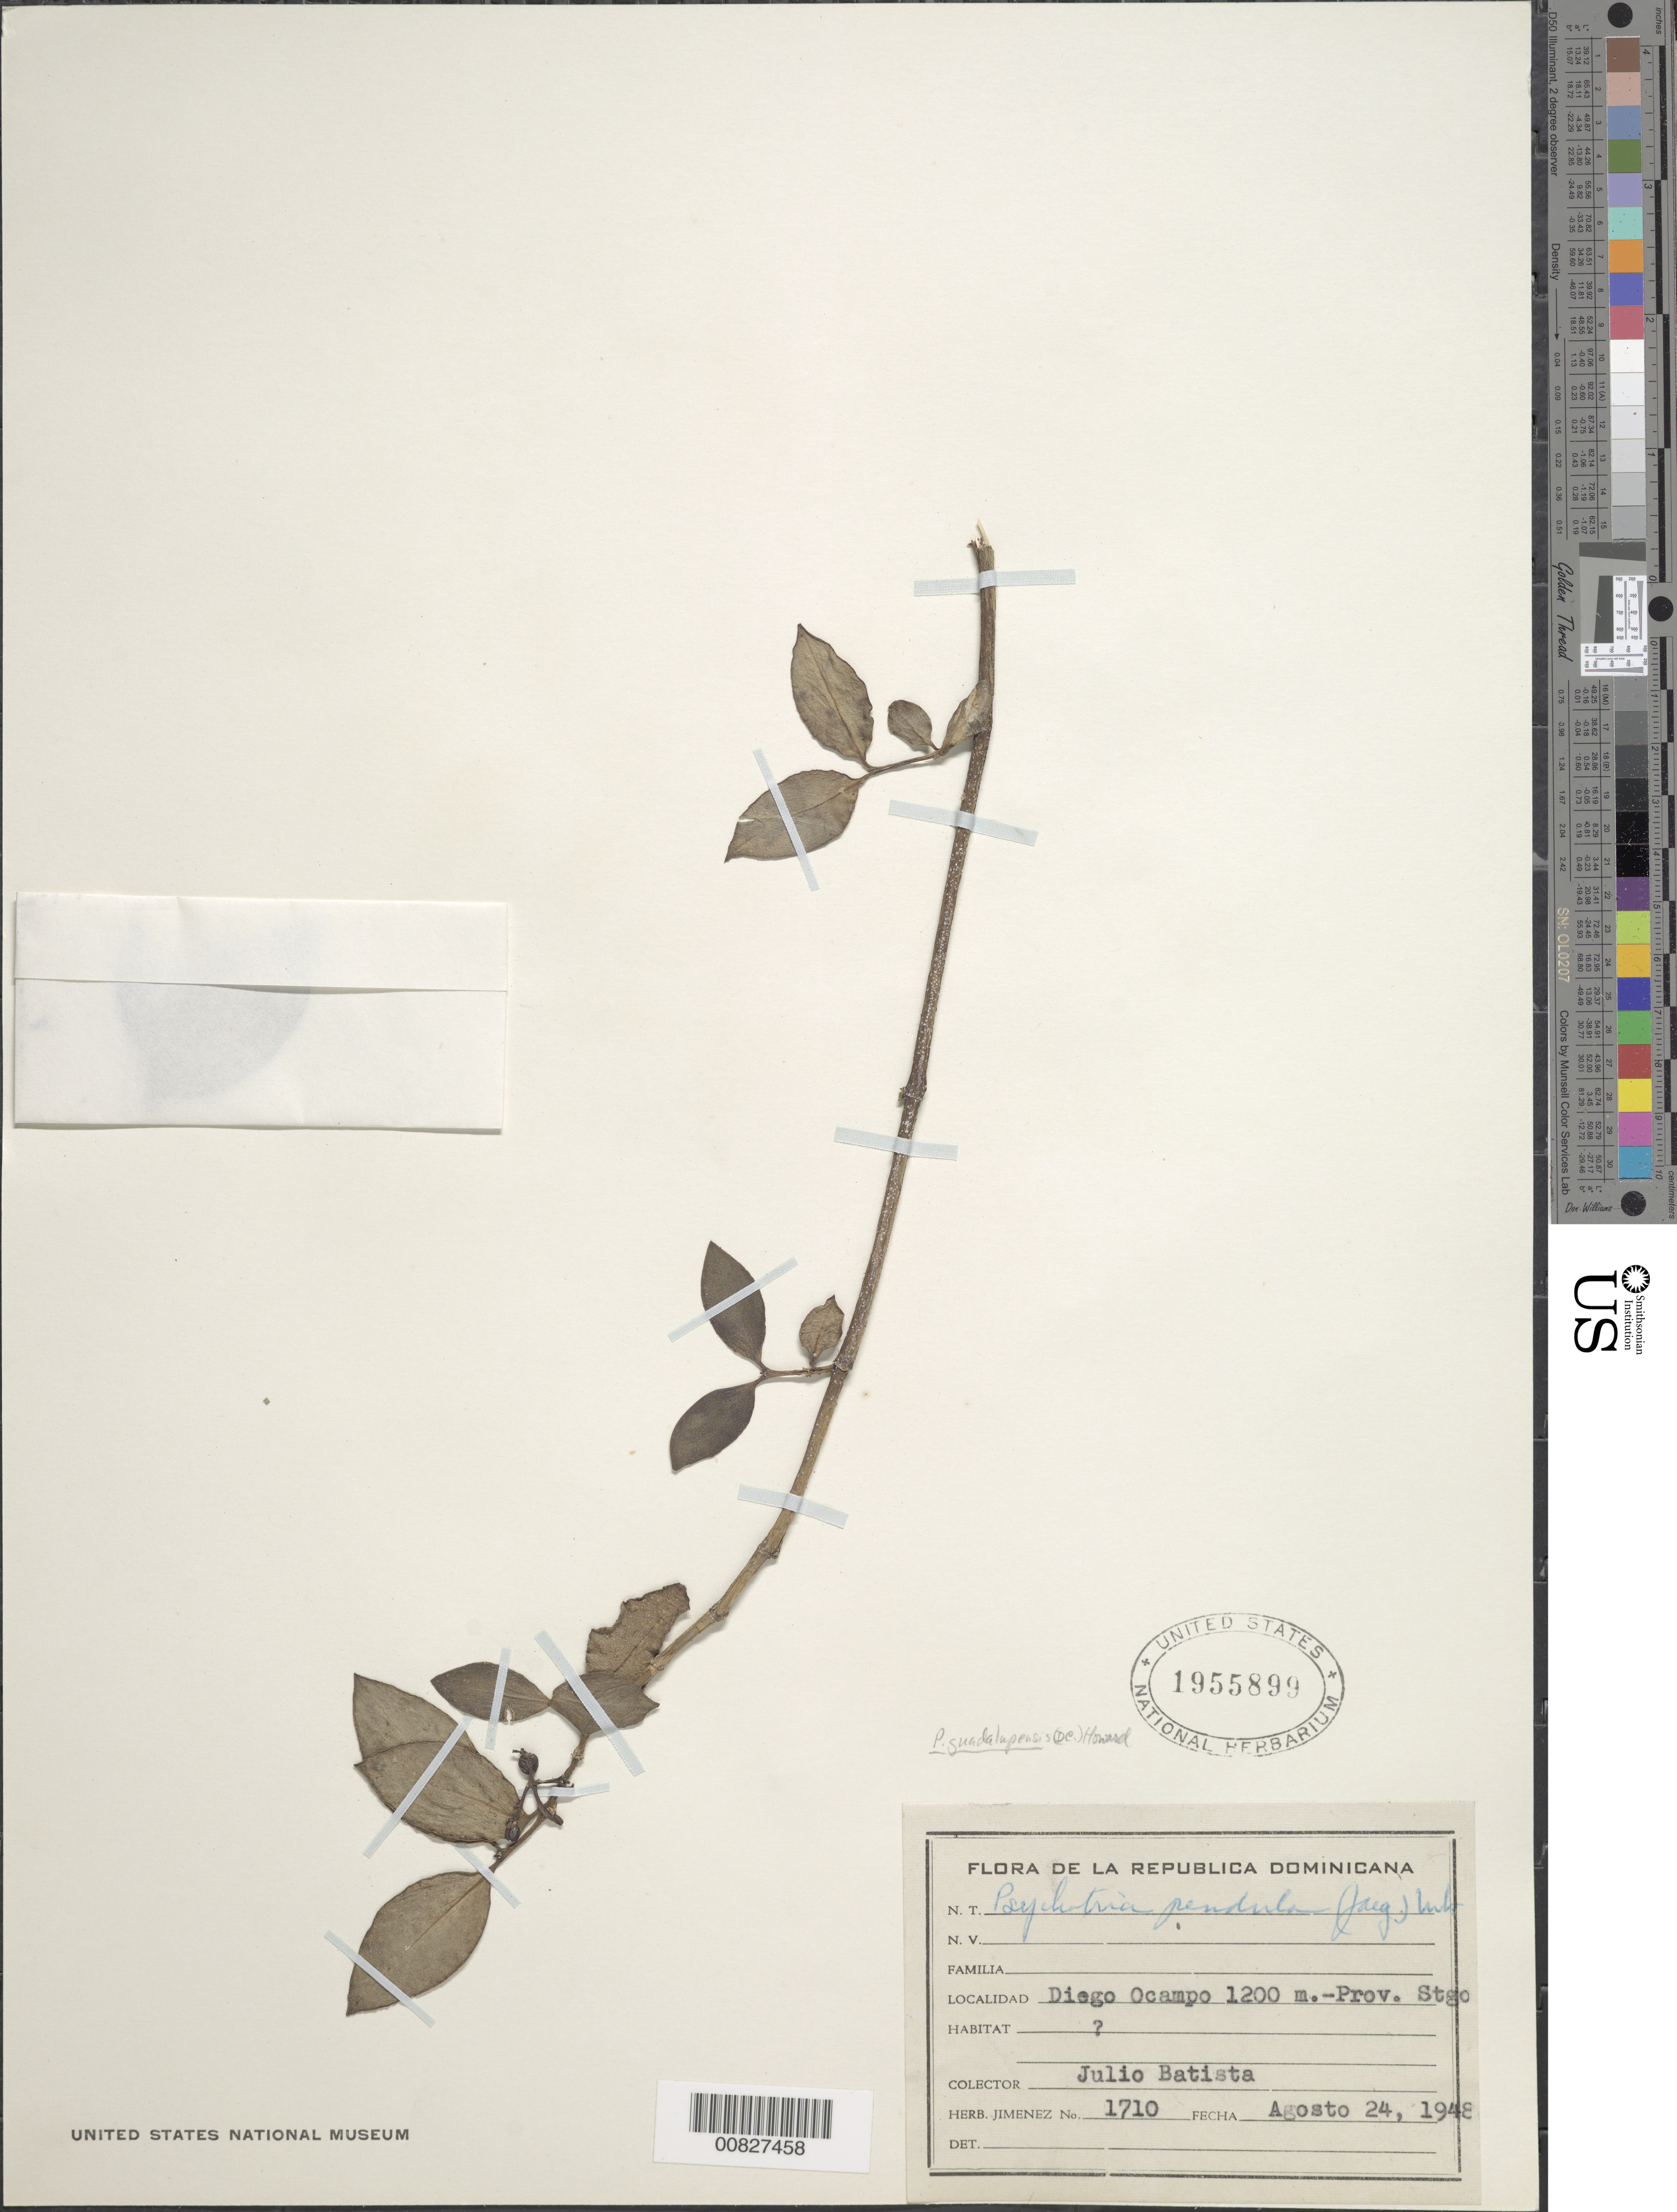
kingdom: Plantae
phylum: Tracheophyta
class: Magnoliopsida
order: Gentianales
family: Rubiaceae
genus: Notopleura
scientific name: Notopleura guadalupensis subsp. tetrapyrena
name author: (Urb.) C.M. Taylor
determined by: Nicolson, Dan H.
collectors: J. Batista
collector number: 1710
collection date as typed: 24 Aug 1948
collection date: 1948-08-24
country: Dominican Republic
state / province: Santiago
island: Hispaniola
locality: Diego Ocampo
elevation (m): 1200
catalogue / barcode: US 1955899